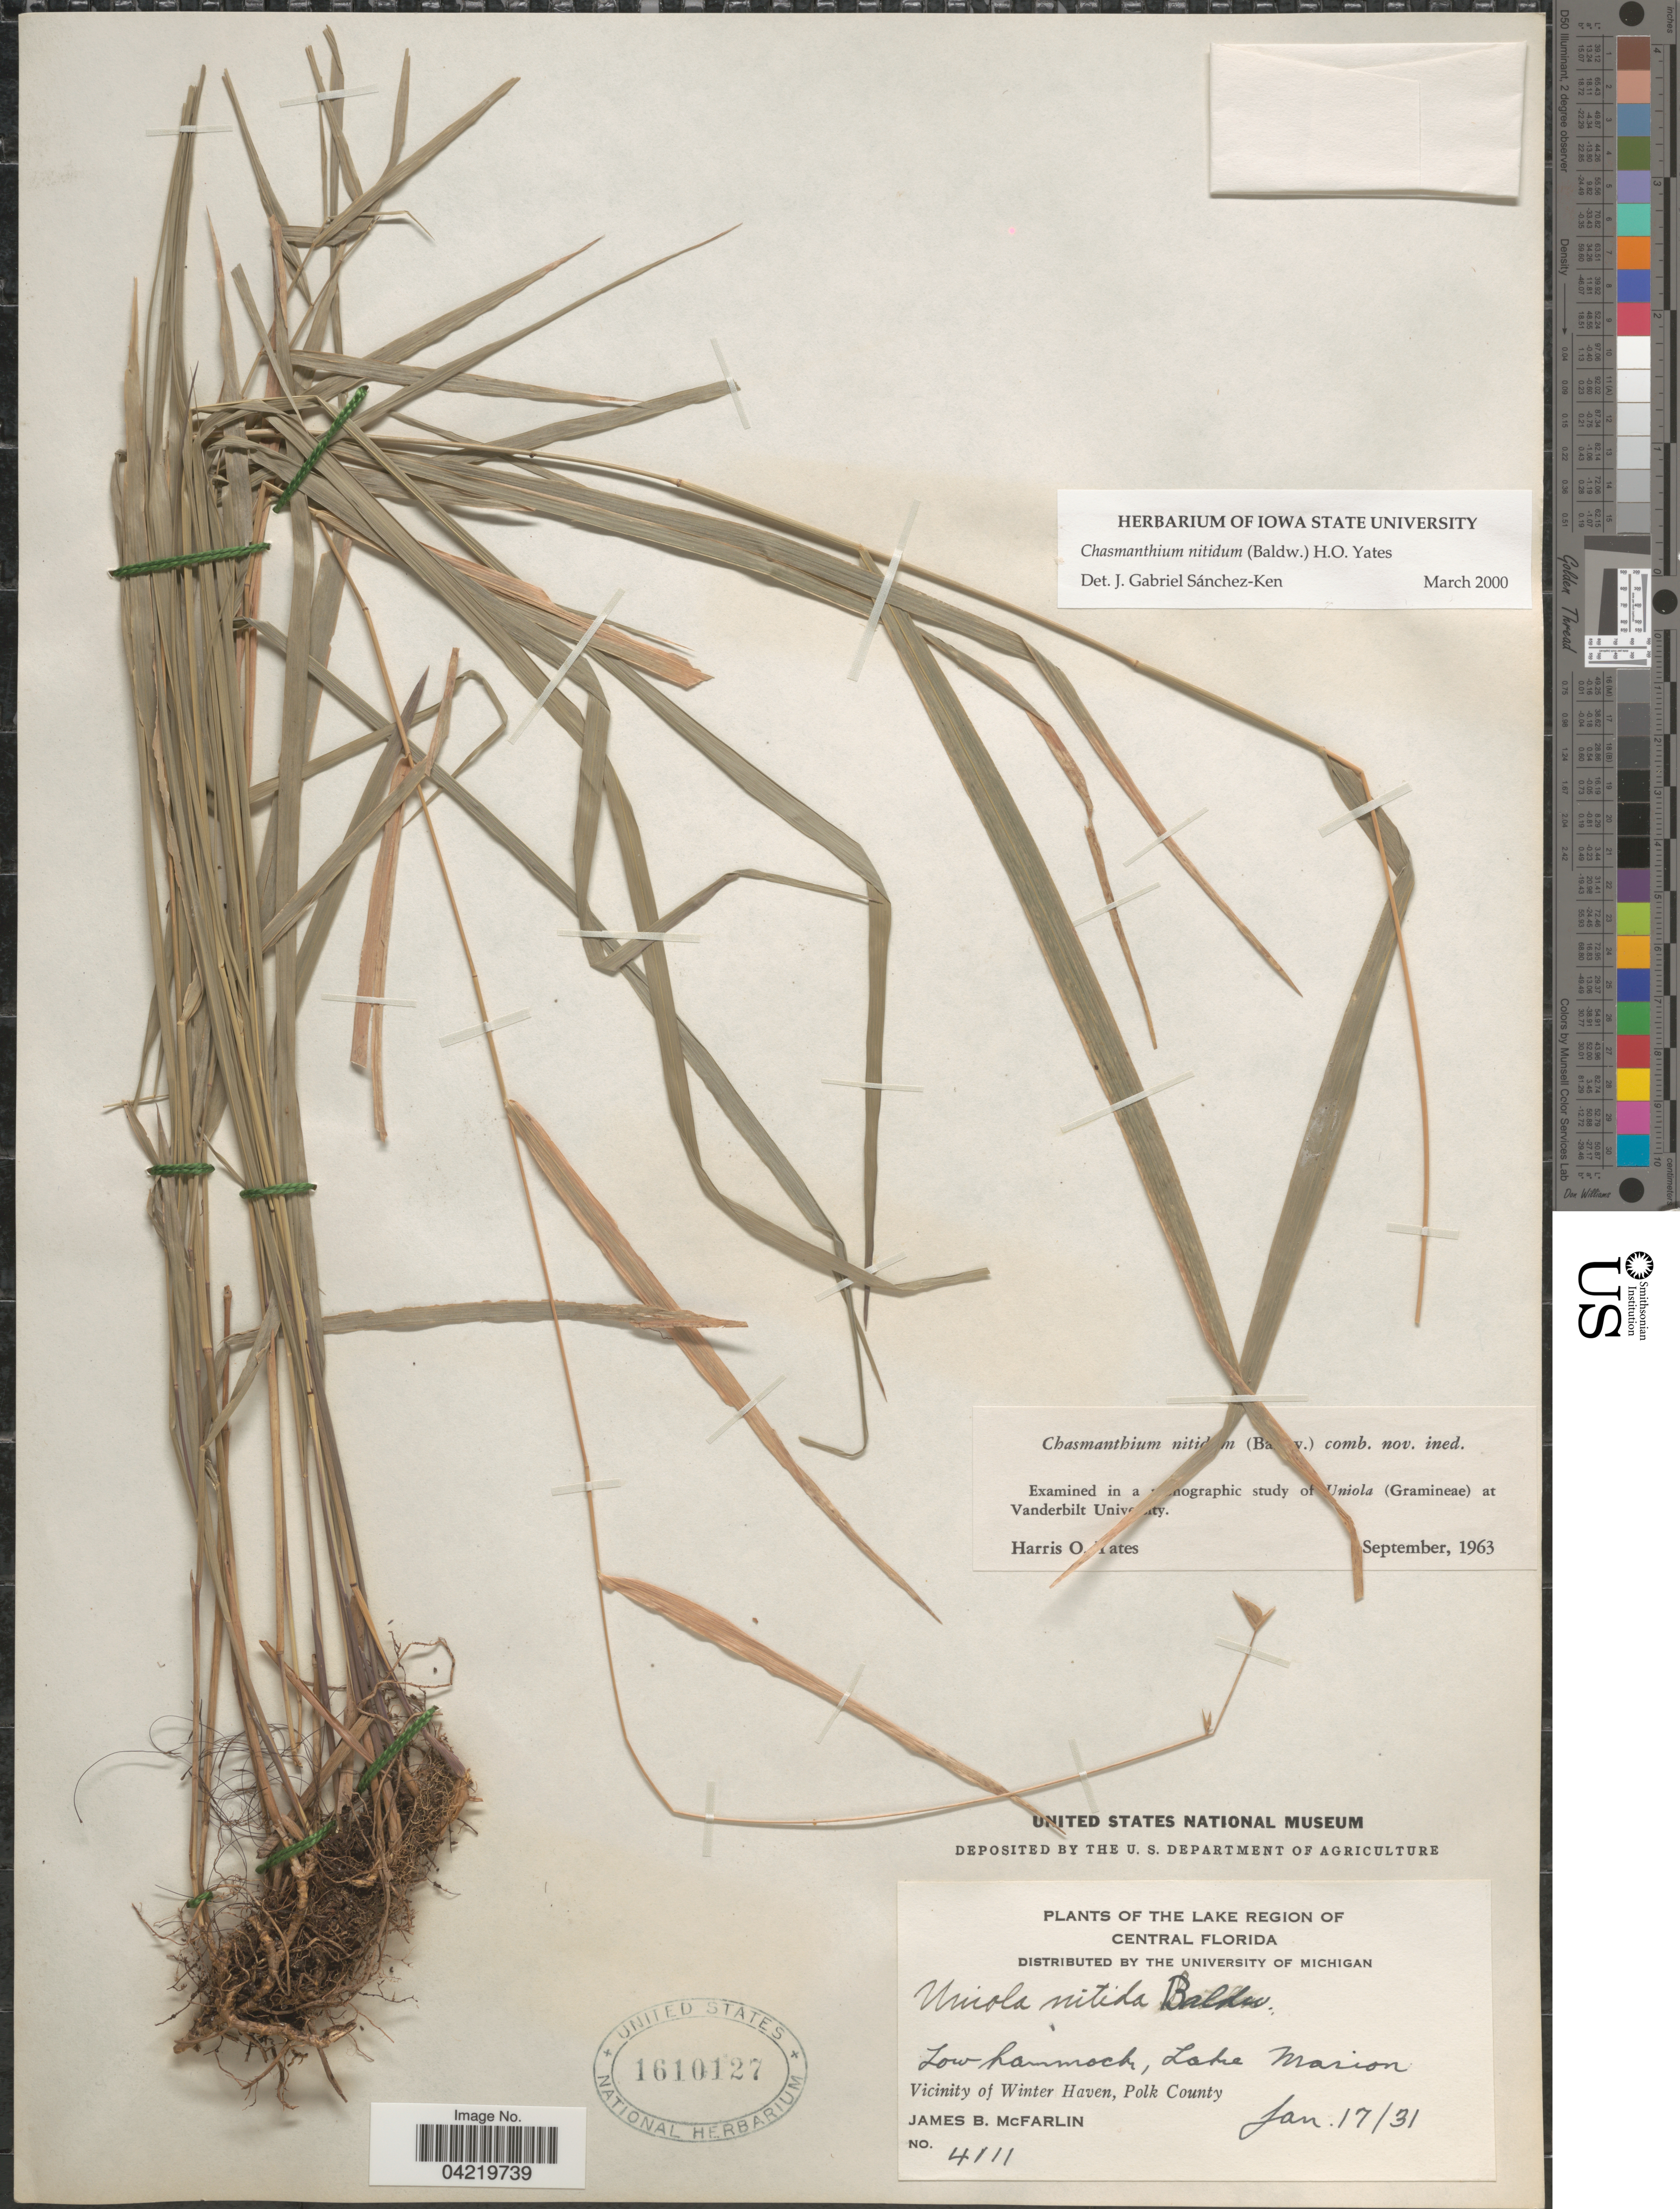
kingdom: Plantae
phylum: Tracheophyta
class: Liliopsida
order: Poales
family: Poaceae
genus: Chasmanthium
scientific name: Chasmanthium nitidum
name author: (Baldwin ex Elliott) H.O. Yates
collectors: J. McFarlin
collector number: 4111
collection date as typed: Transcribed d/m/y: 17/1/31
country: United States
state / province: Florida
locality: The Lake Region of Central Florida. Low hammock, Lake Marion. Vicinity of Winter Haven, Polk County.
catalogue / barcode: US 1610127